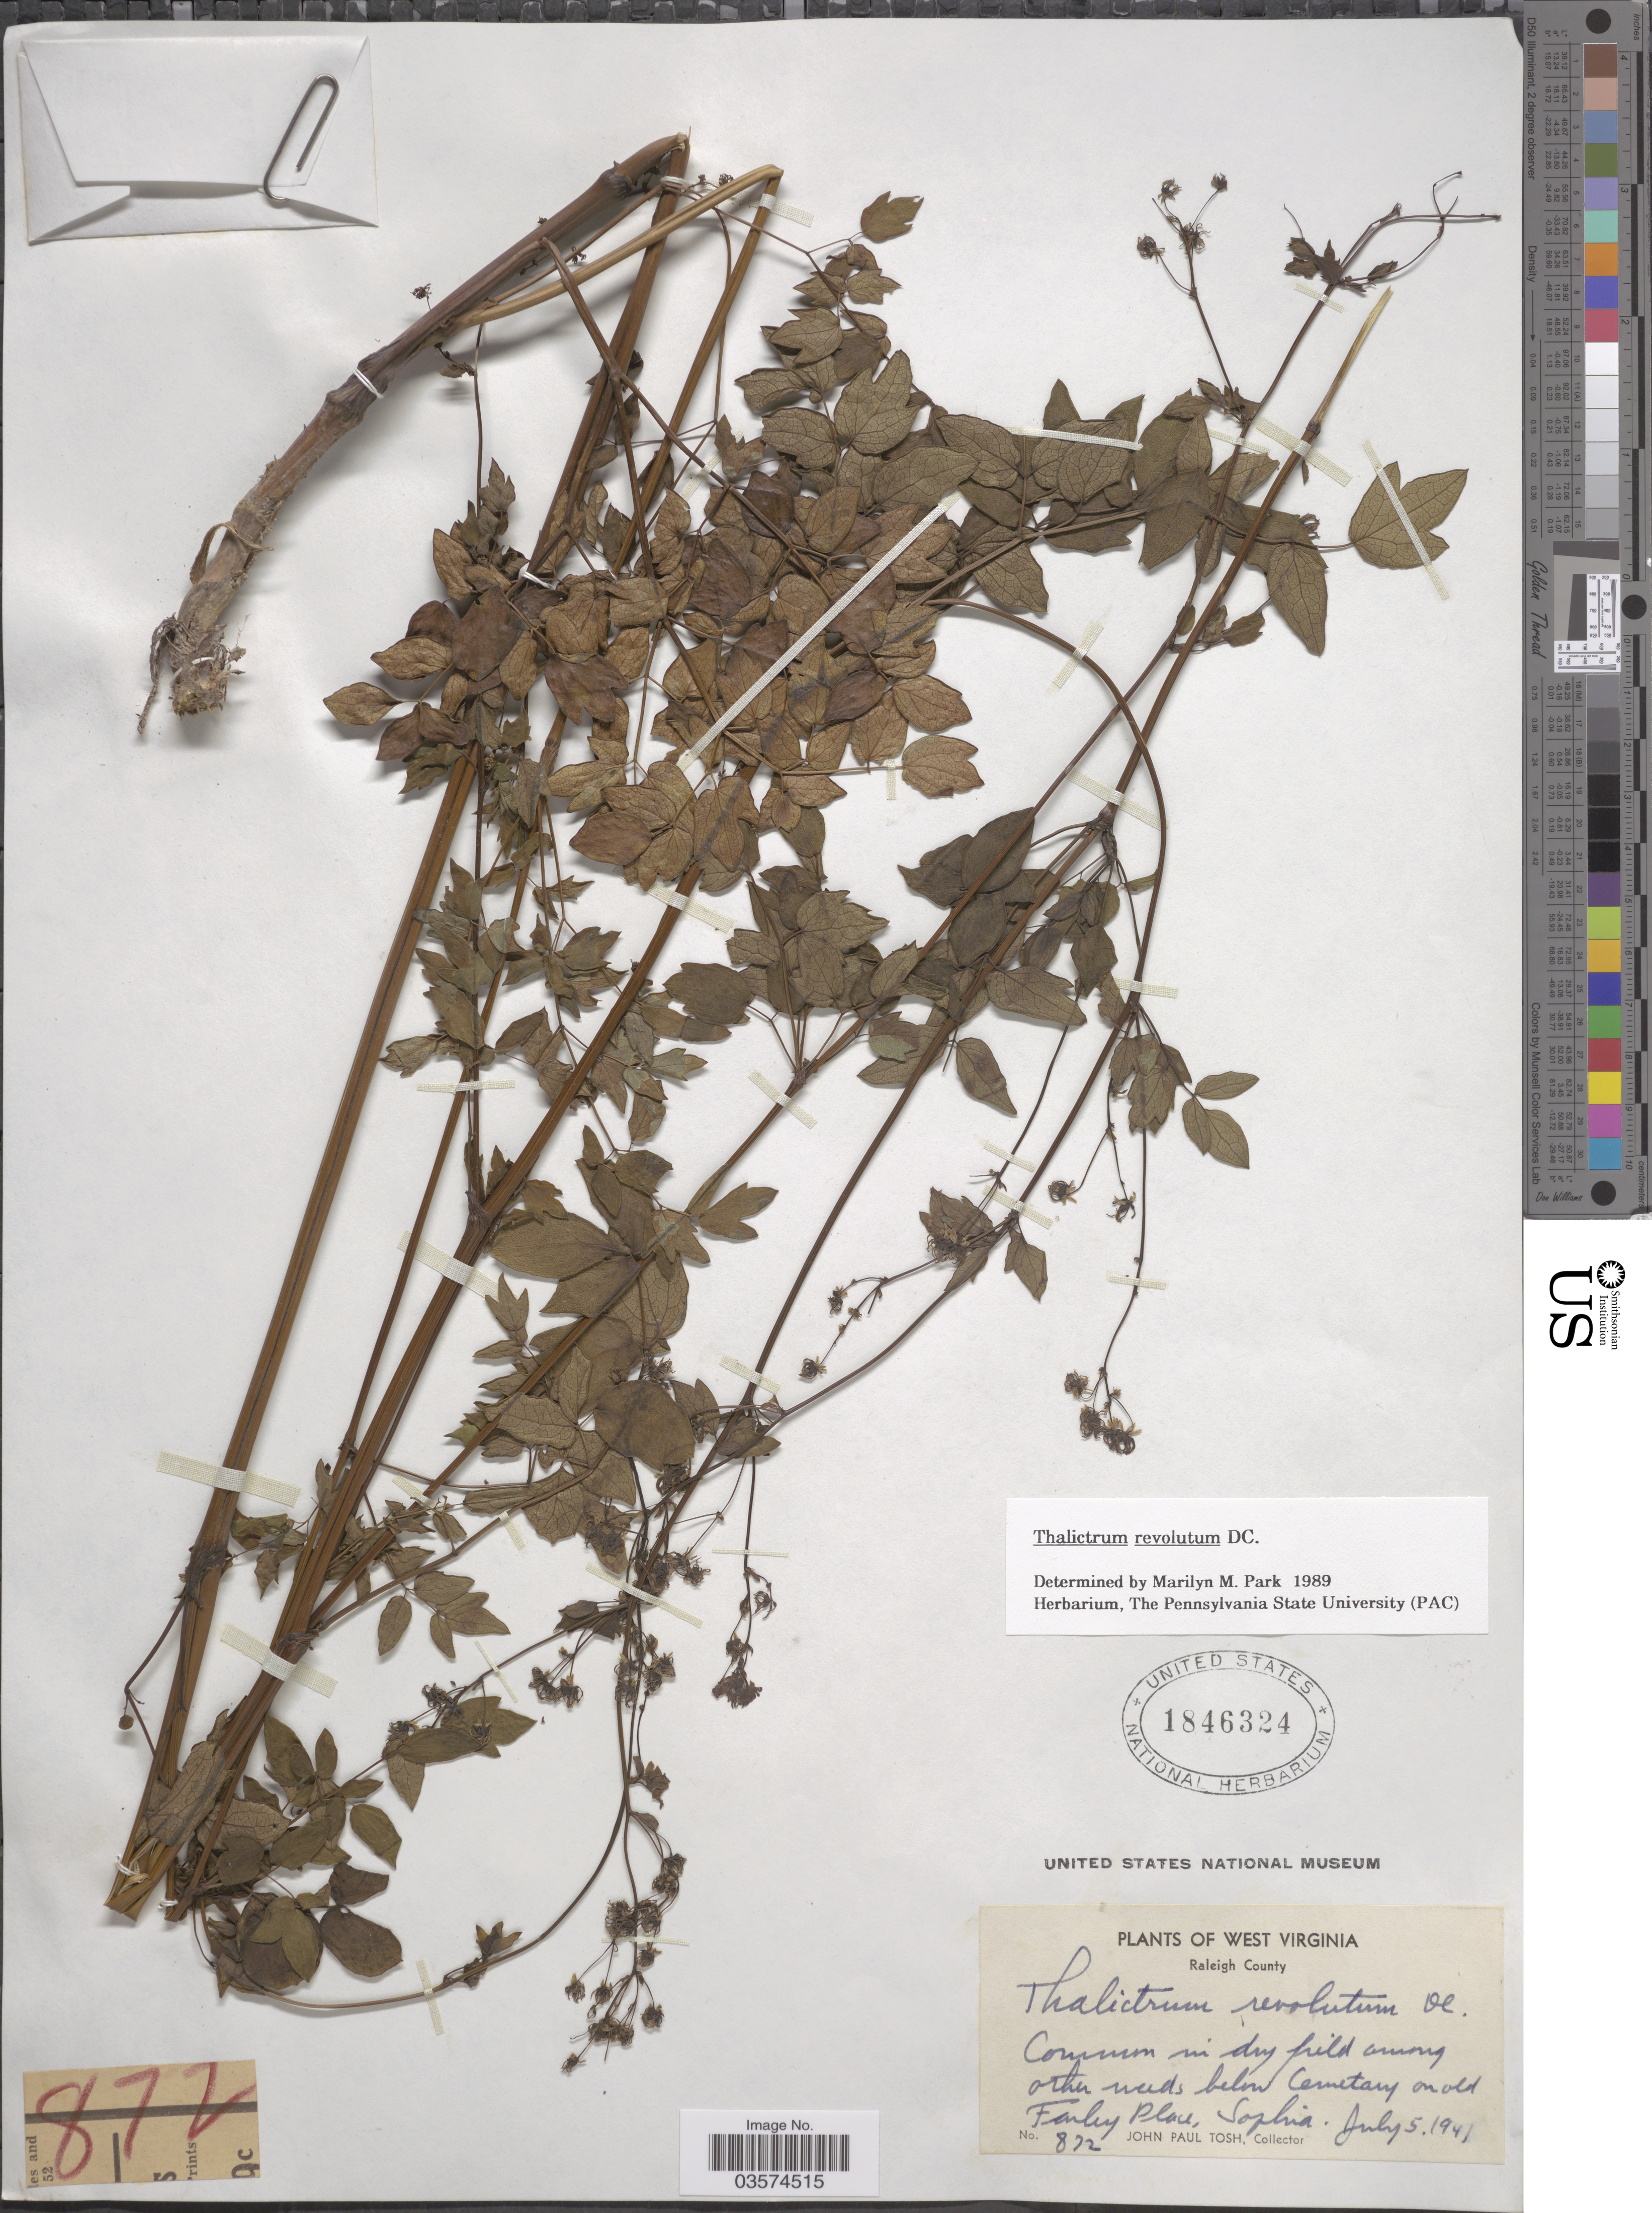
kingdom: Plantae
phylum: Tracheophyta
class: Magnoliopsida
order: Ranunculales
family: Ranunculaceae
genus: Thalictrum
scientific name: Thalictrum amphibolum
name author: Greene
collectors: J. Tosh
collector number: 872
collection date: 1941-07-05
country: United States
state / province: West Virginia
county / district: Raleigh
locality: Raleigh County. Common in dry field among other weeds below cemetary on old Farley Place, Sophia.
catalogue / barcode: US 1846324